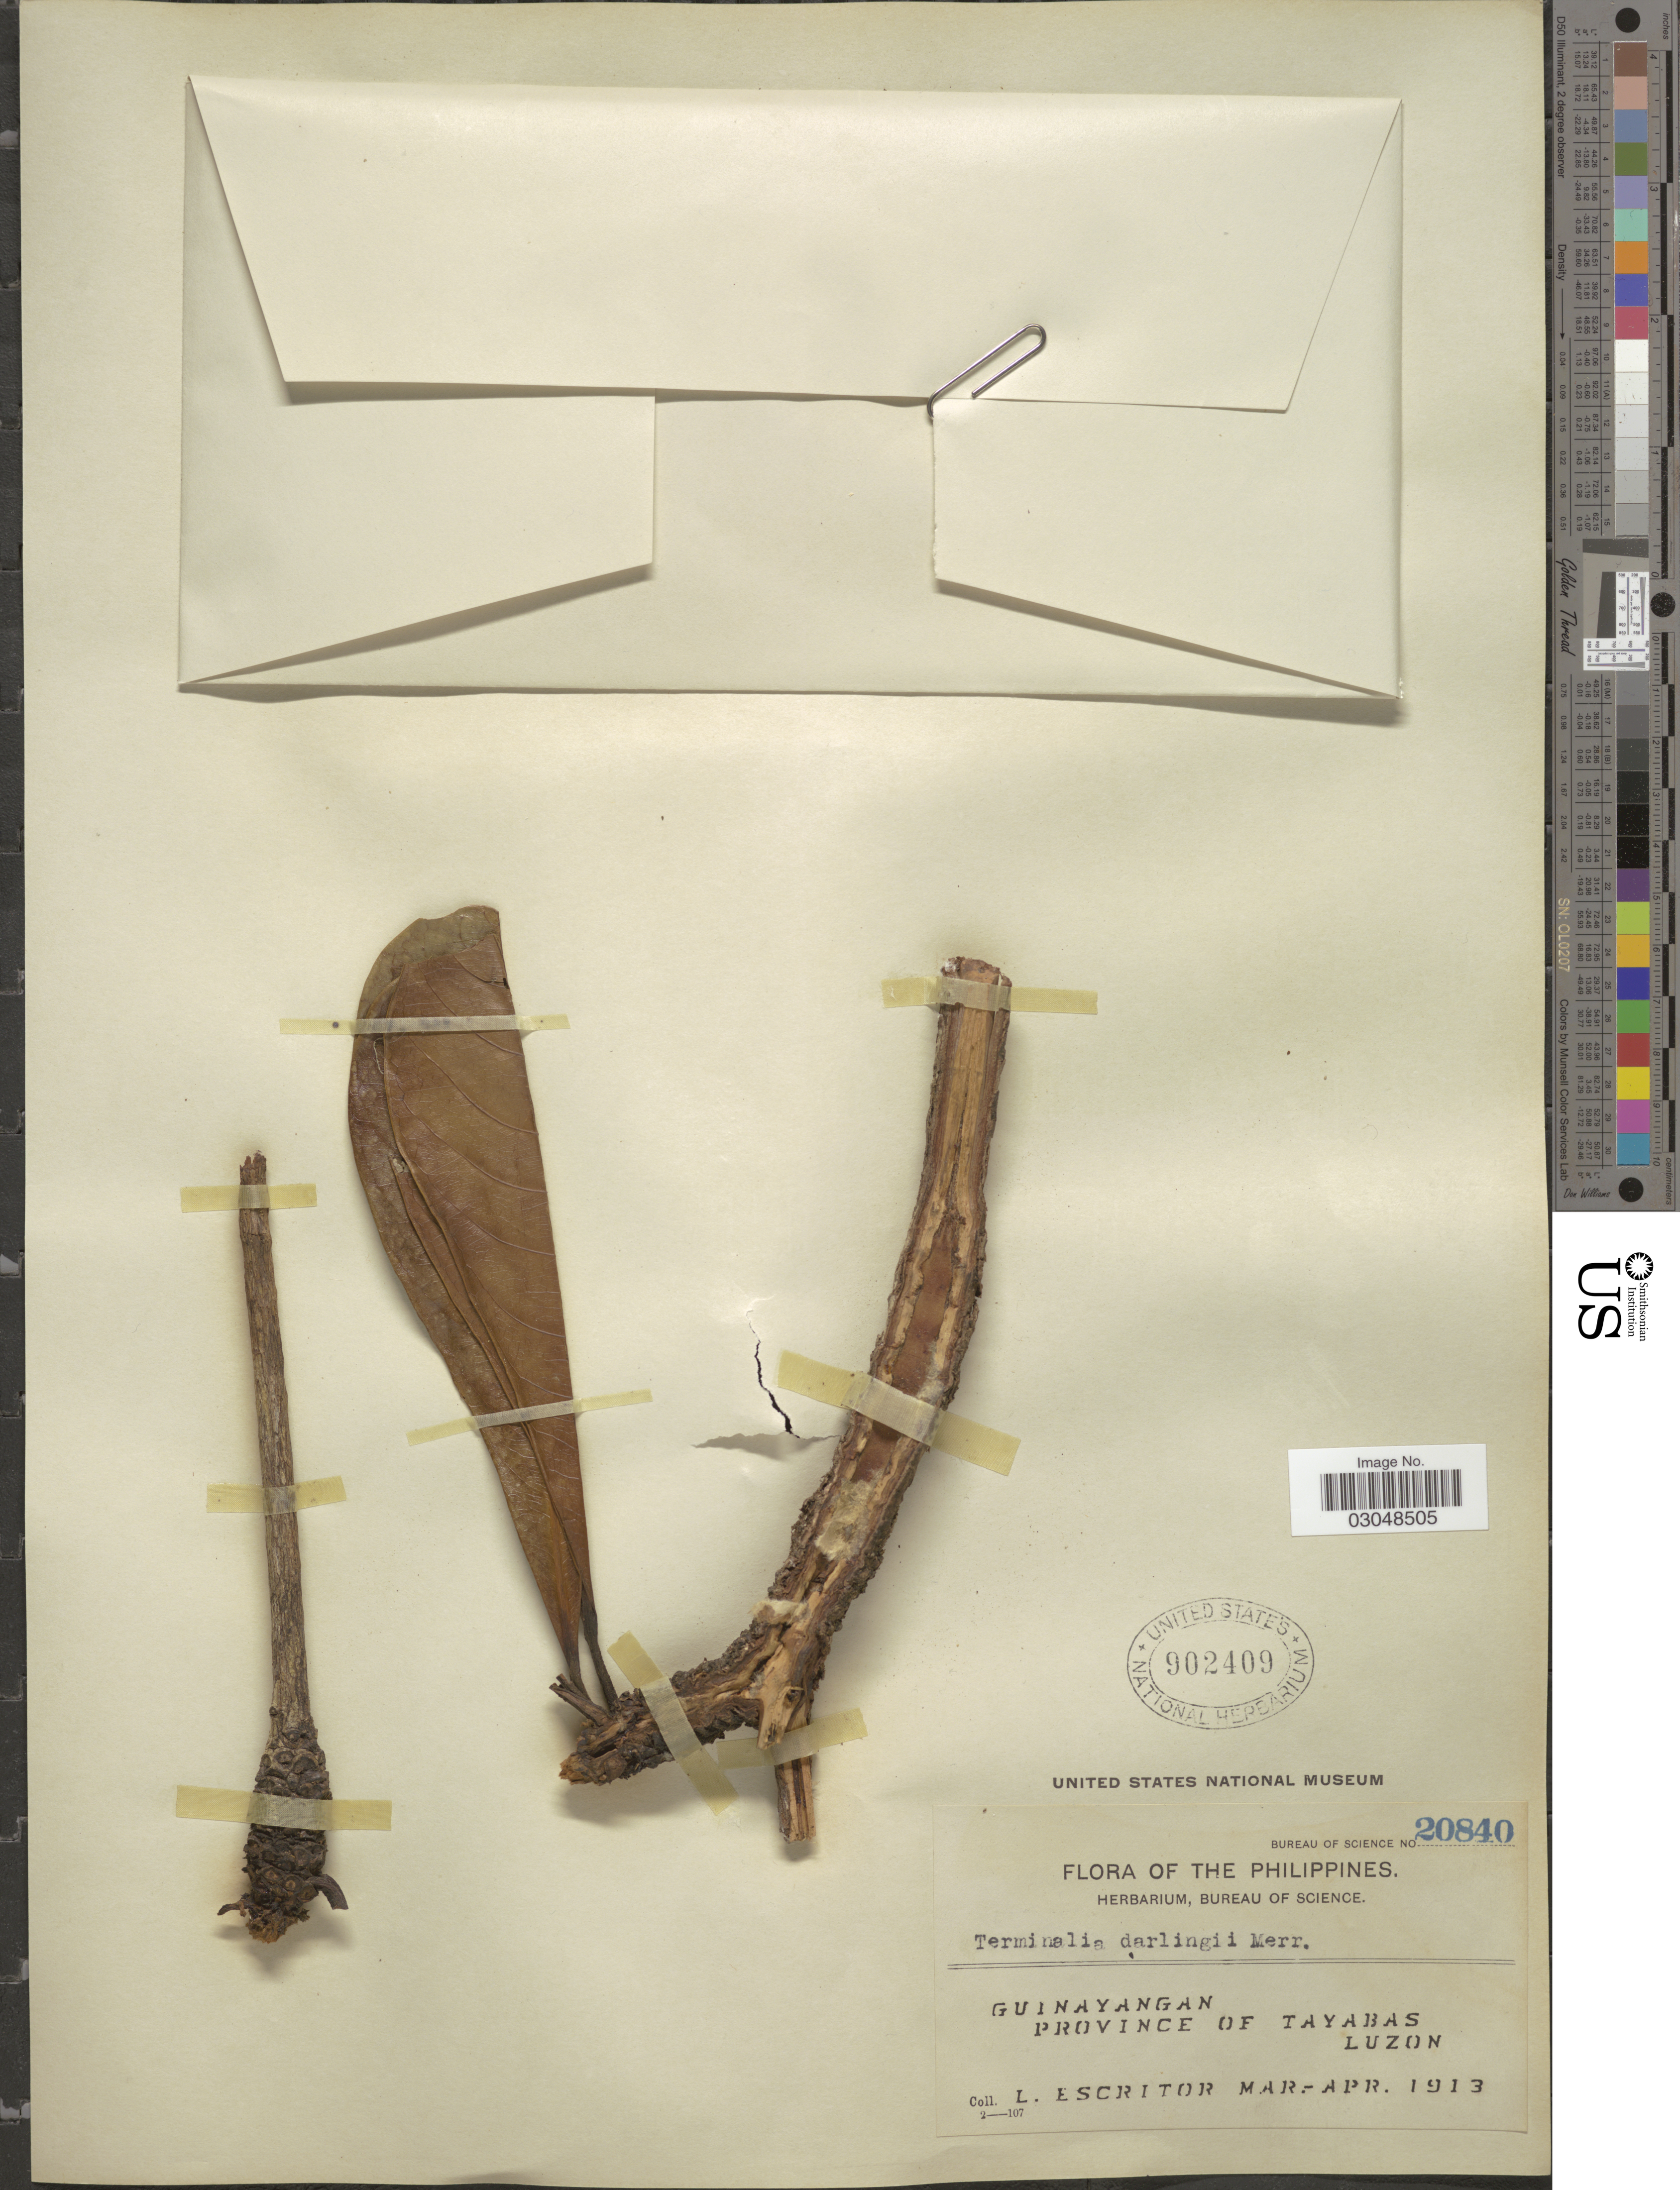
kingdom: Plantae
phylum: Tracheophyta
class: Magnoliopsida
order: Myrtales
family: Combretaceae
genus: Terminalia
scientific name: Terminalia darlingii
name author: Merr.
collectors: L. Escritor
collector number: Bureau of science 20840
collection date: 1913-03/1913-04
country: Philippines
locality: Guinayangan, Province of Tayabas, Luzon.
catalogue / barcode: US 902409